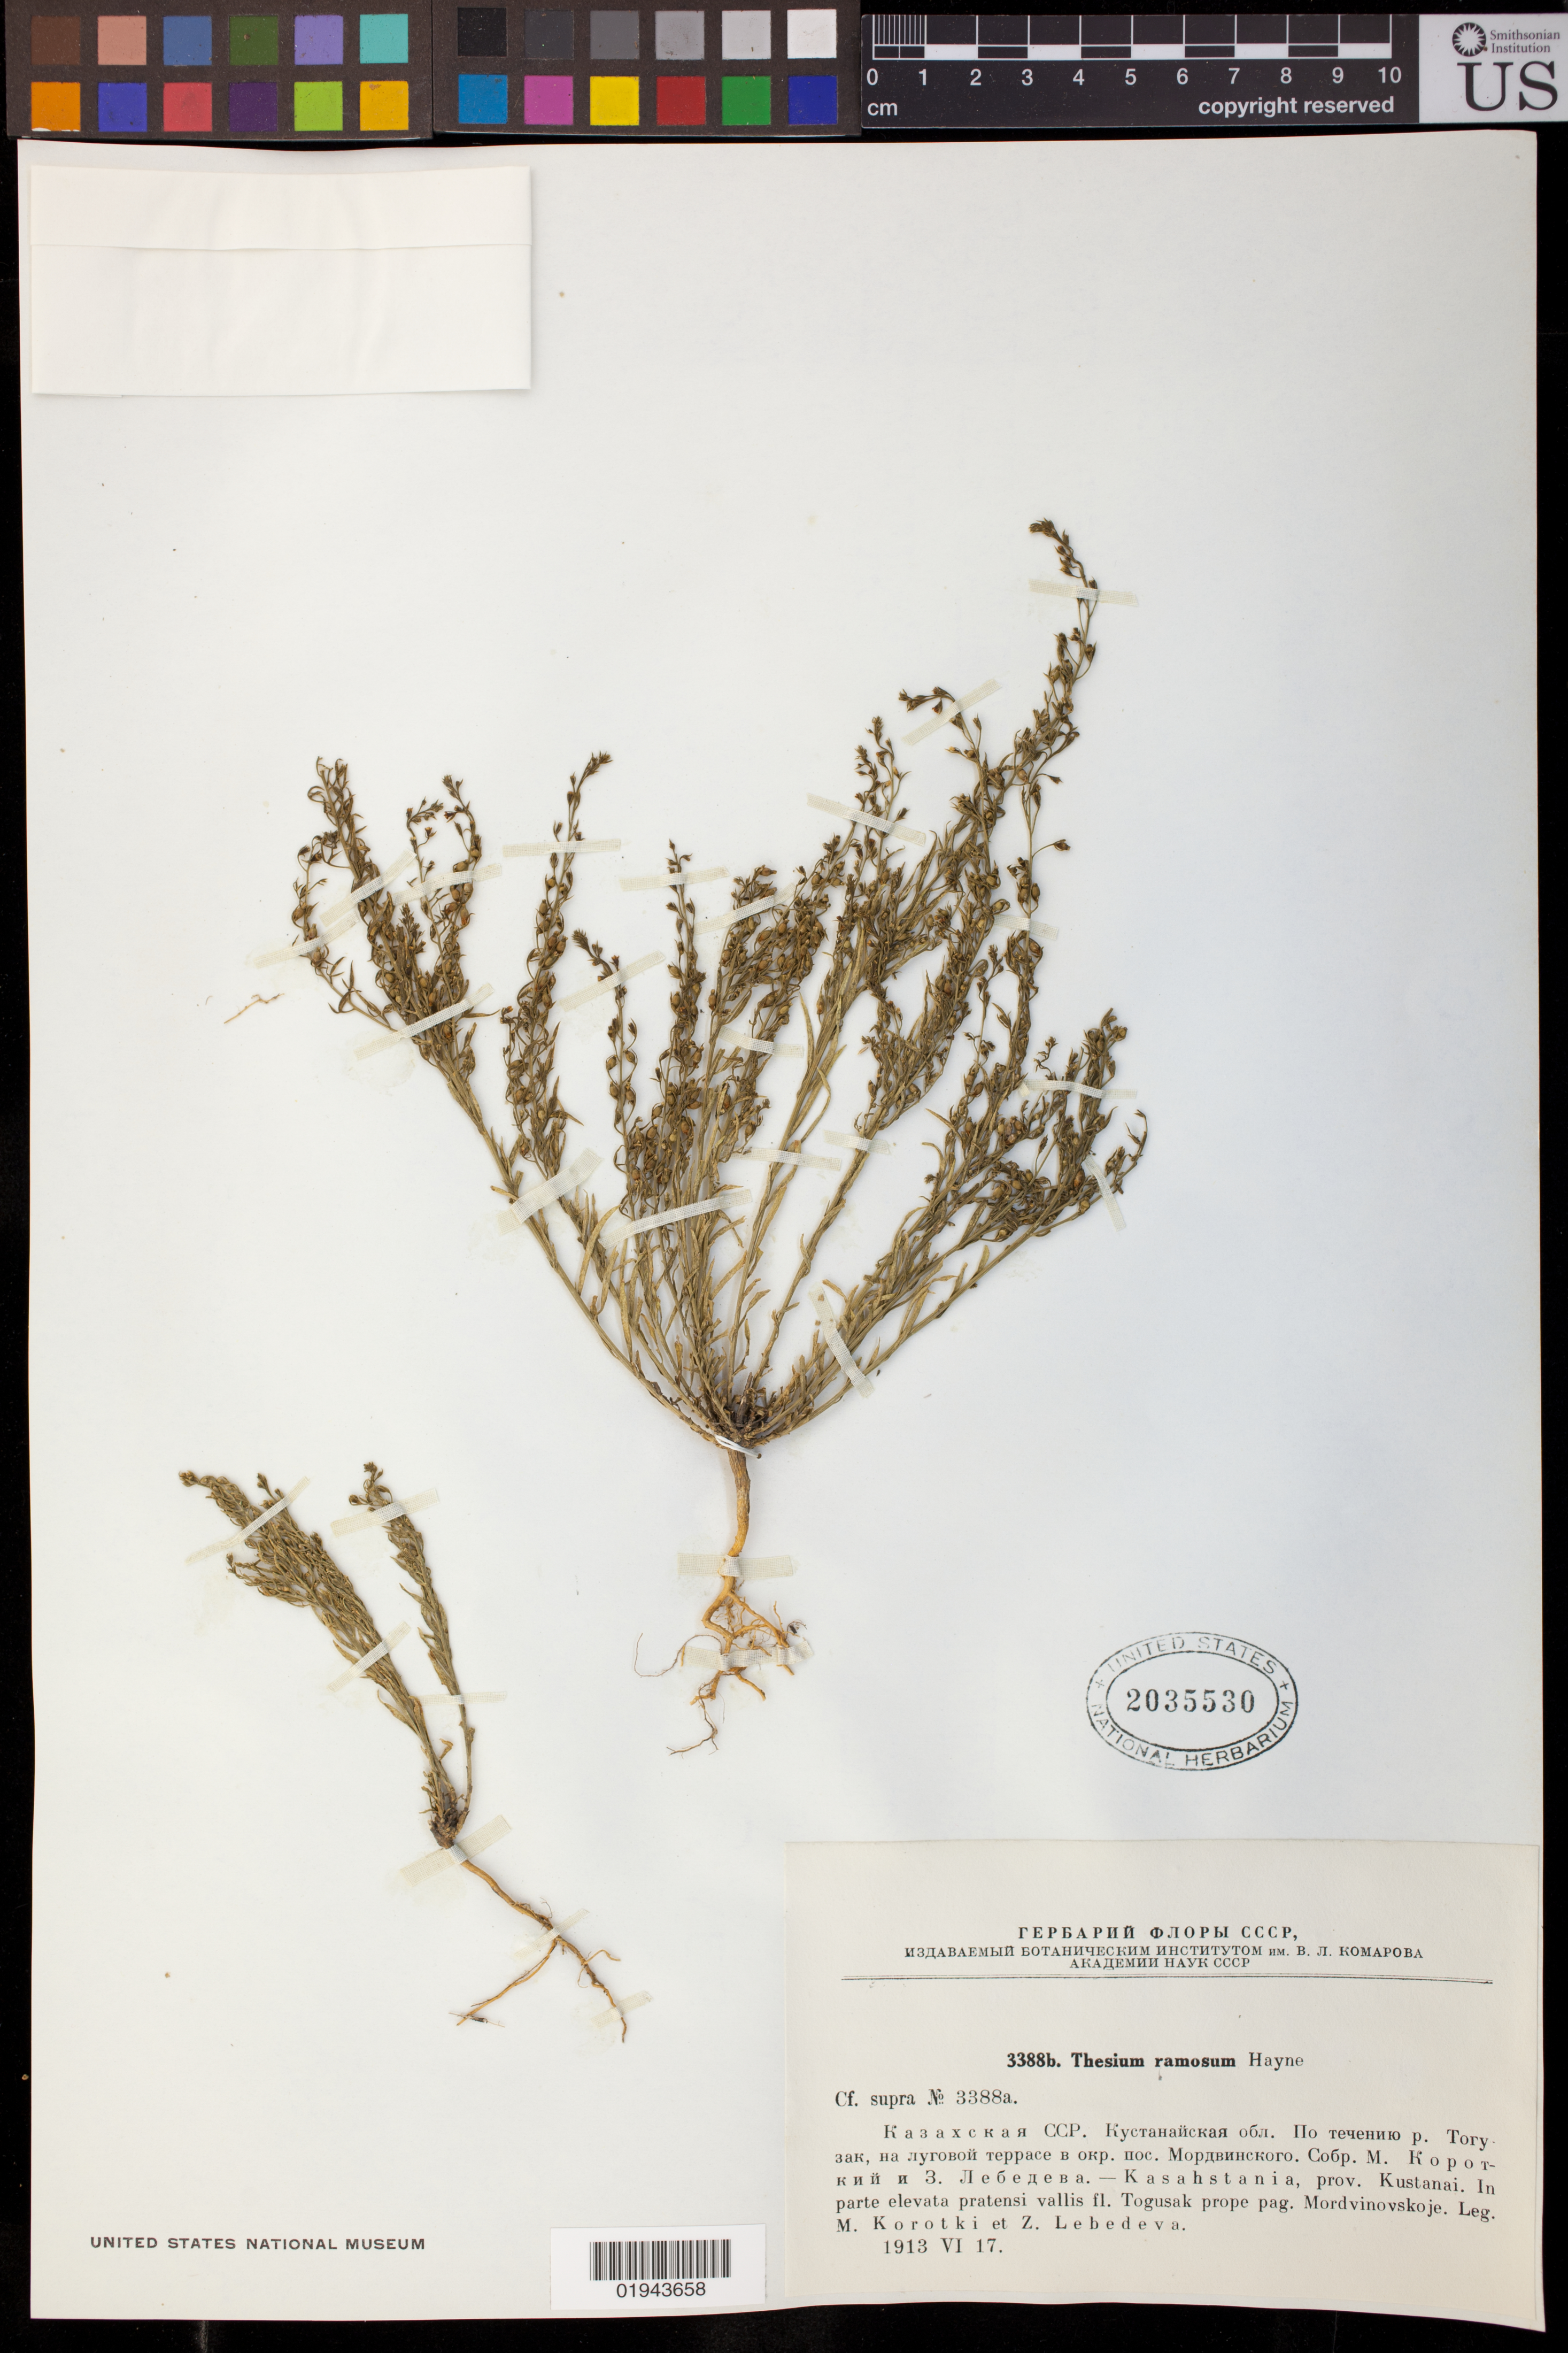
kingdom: Plantae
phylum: Tracheophyta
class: Magnoliopsida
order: Santalales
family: Thesiaceae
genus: Thesium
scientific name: Thesium ramosum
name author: Hayne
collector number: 3388a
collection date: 1913-06-17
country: Kazakhstan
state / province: Qustanay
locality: prov. Kustanai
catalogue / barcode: US 2035530